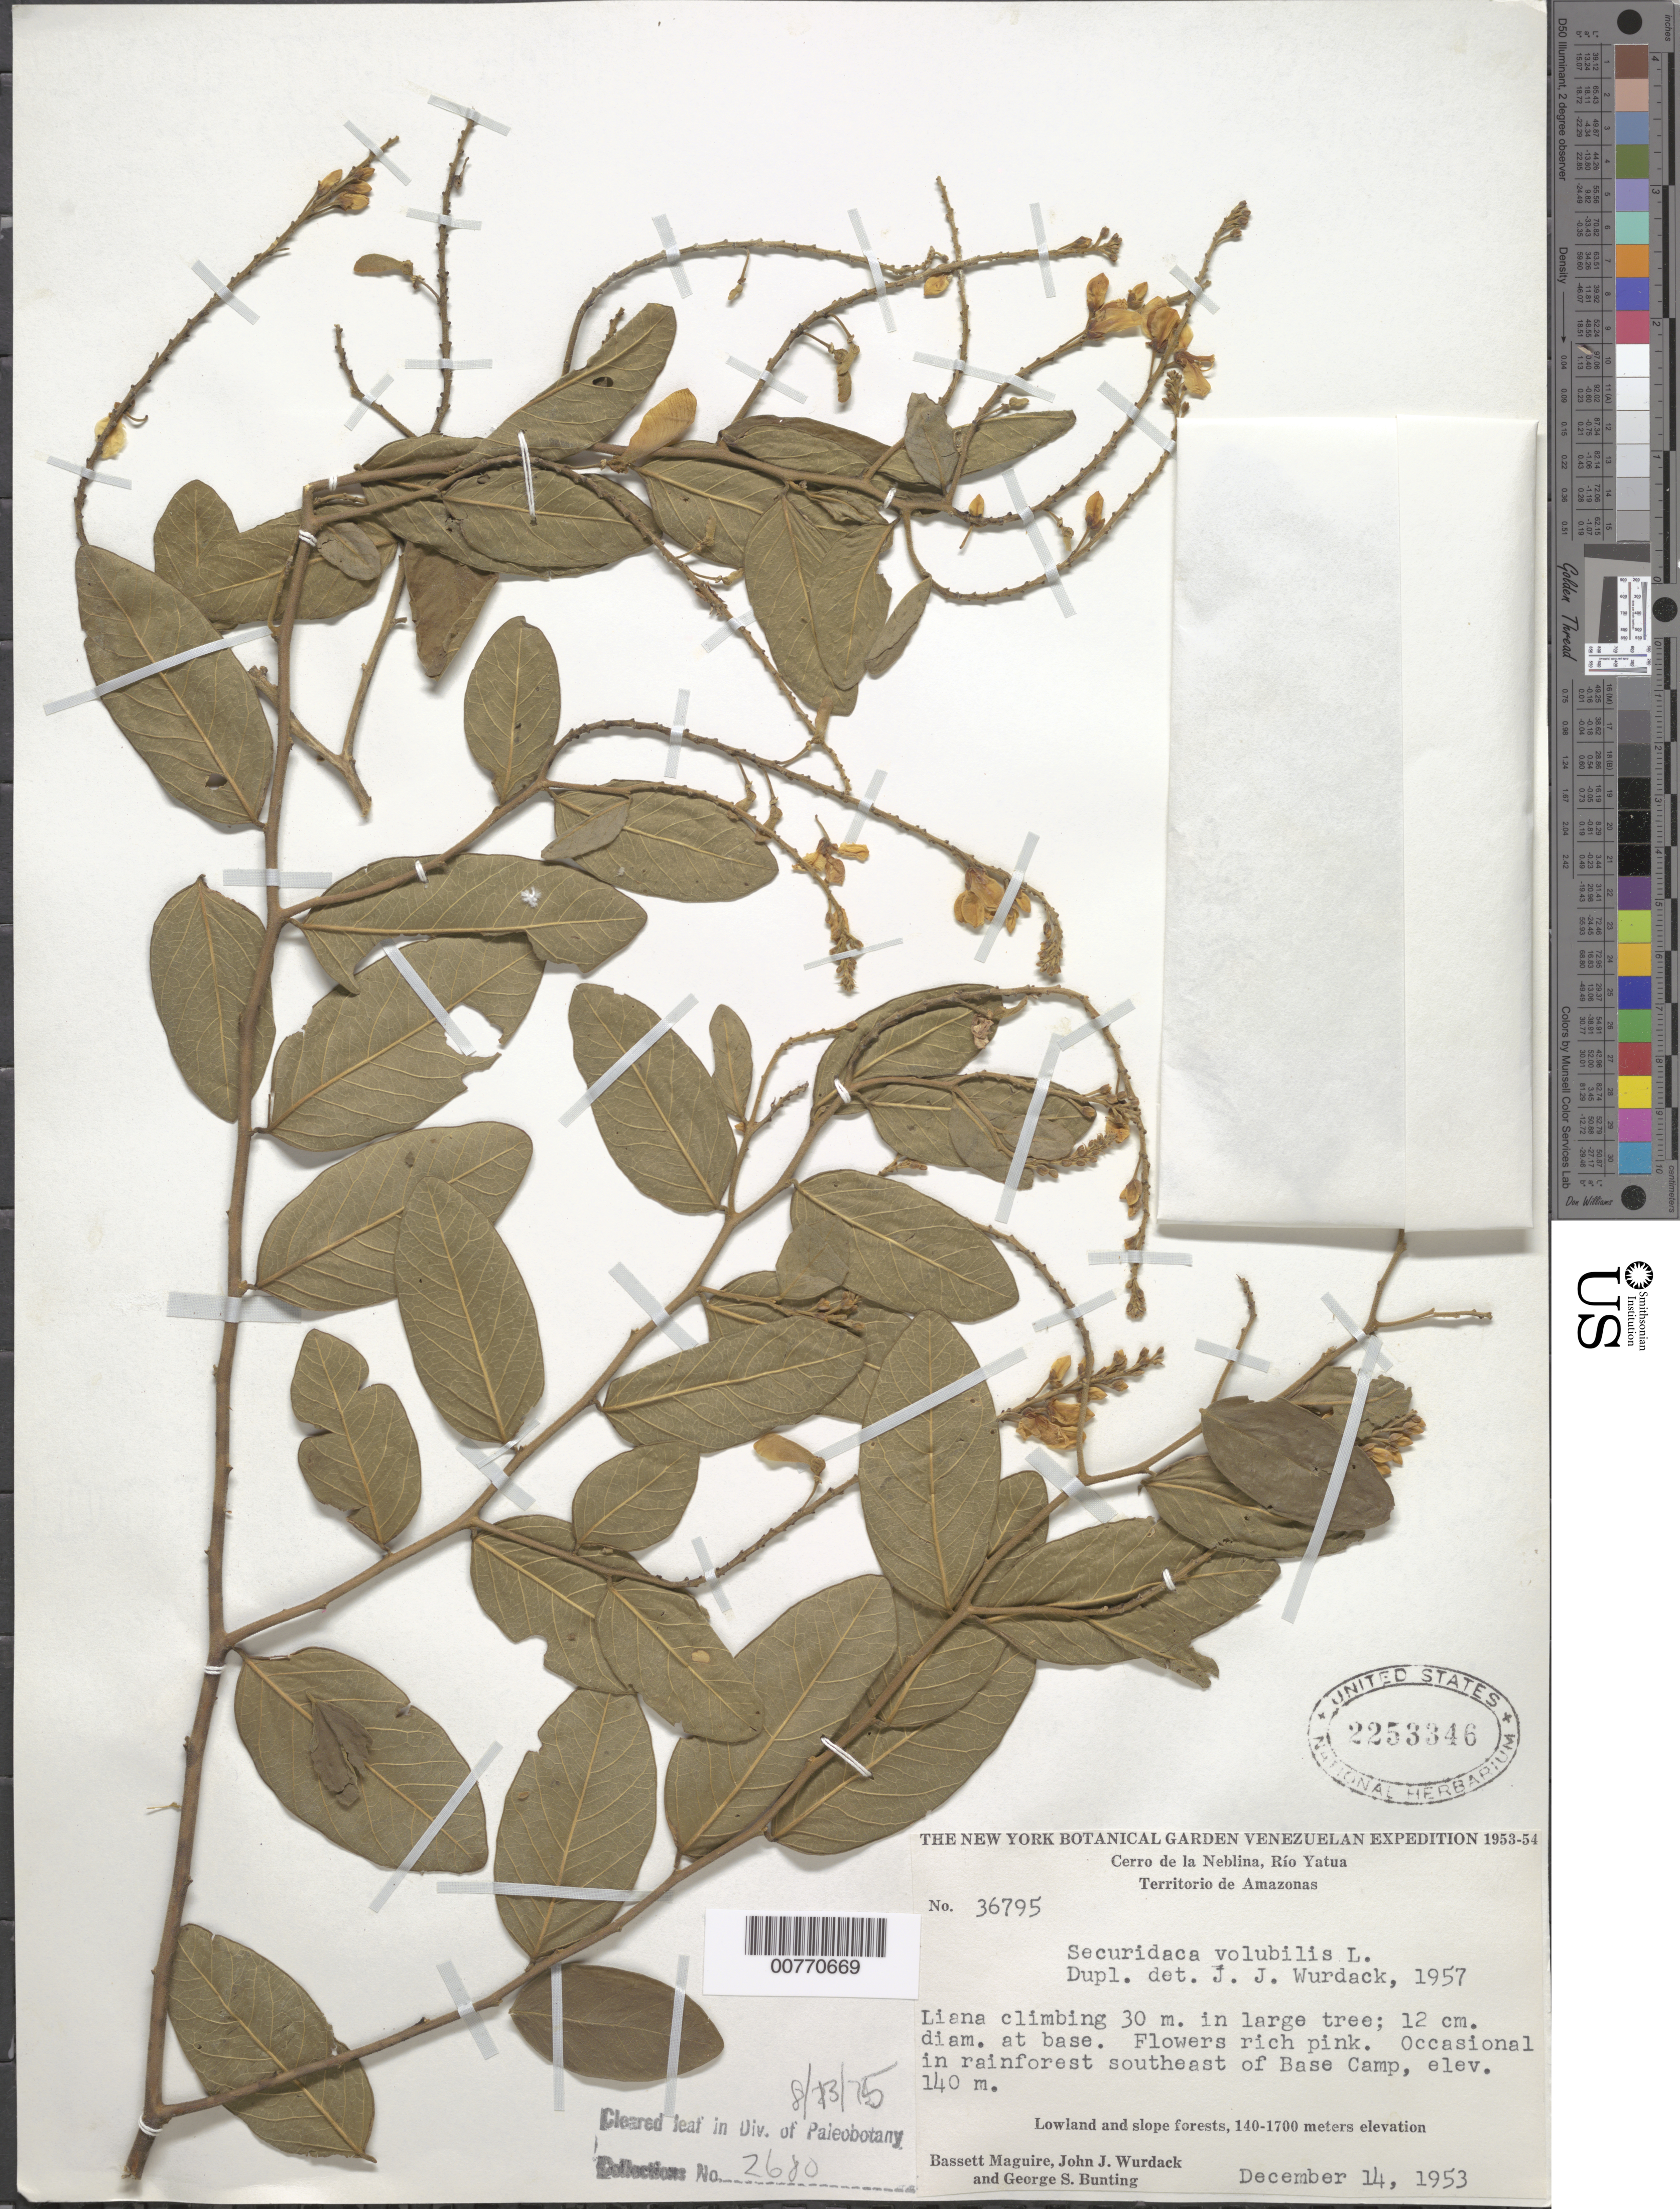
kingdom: Plantae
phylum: Tracheophyta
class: Magnoliopsida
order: Fabales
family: Polygalaceae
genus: Securidaca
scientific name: Securidaca volubilis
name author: L.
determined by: Wurdack, John J., (US), US (UNITED STATES)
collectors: B. Maguire, J. J. Wurdack & G. S. Bunting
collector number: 36795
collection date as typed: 14-Dec-53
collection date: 1953-12-14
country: Venezuela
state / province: Amazonas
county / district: Río Negro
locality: Cerro de la Neblina, Río Yatua, SE of Base Camp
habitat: Rainforest; in large tree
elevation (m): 140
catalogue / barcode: US 2253346